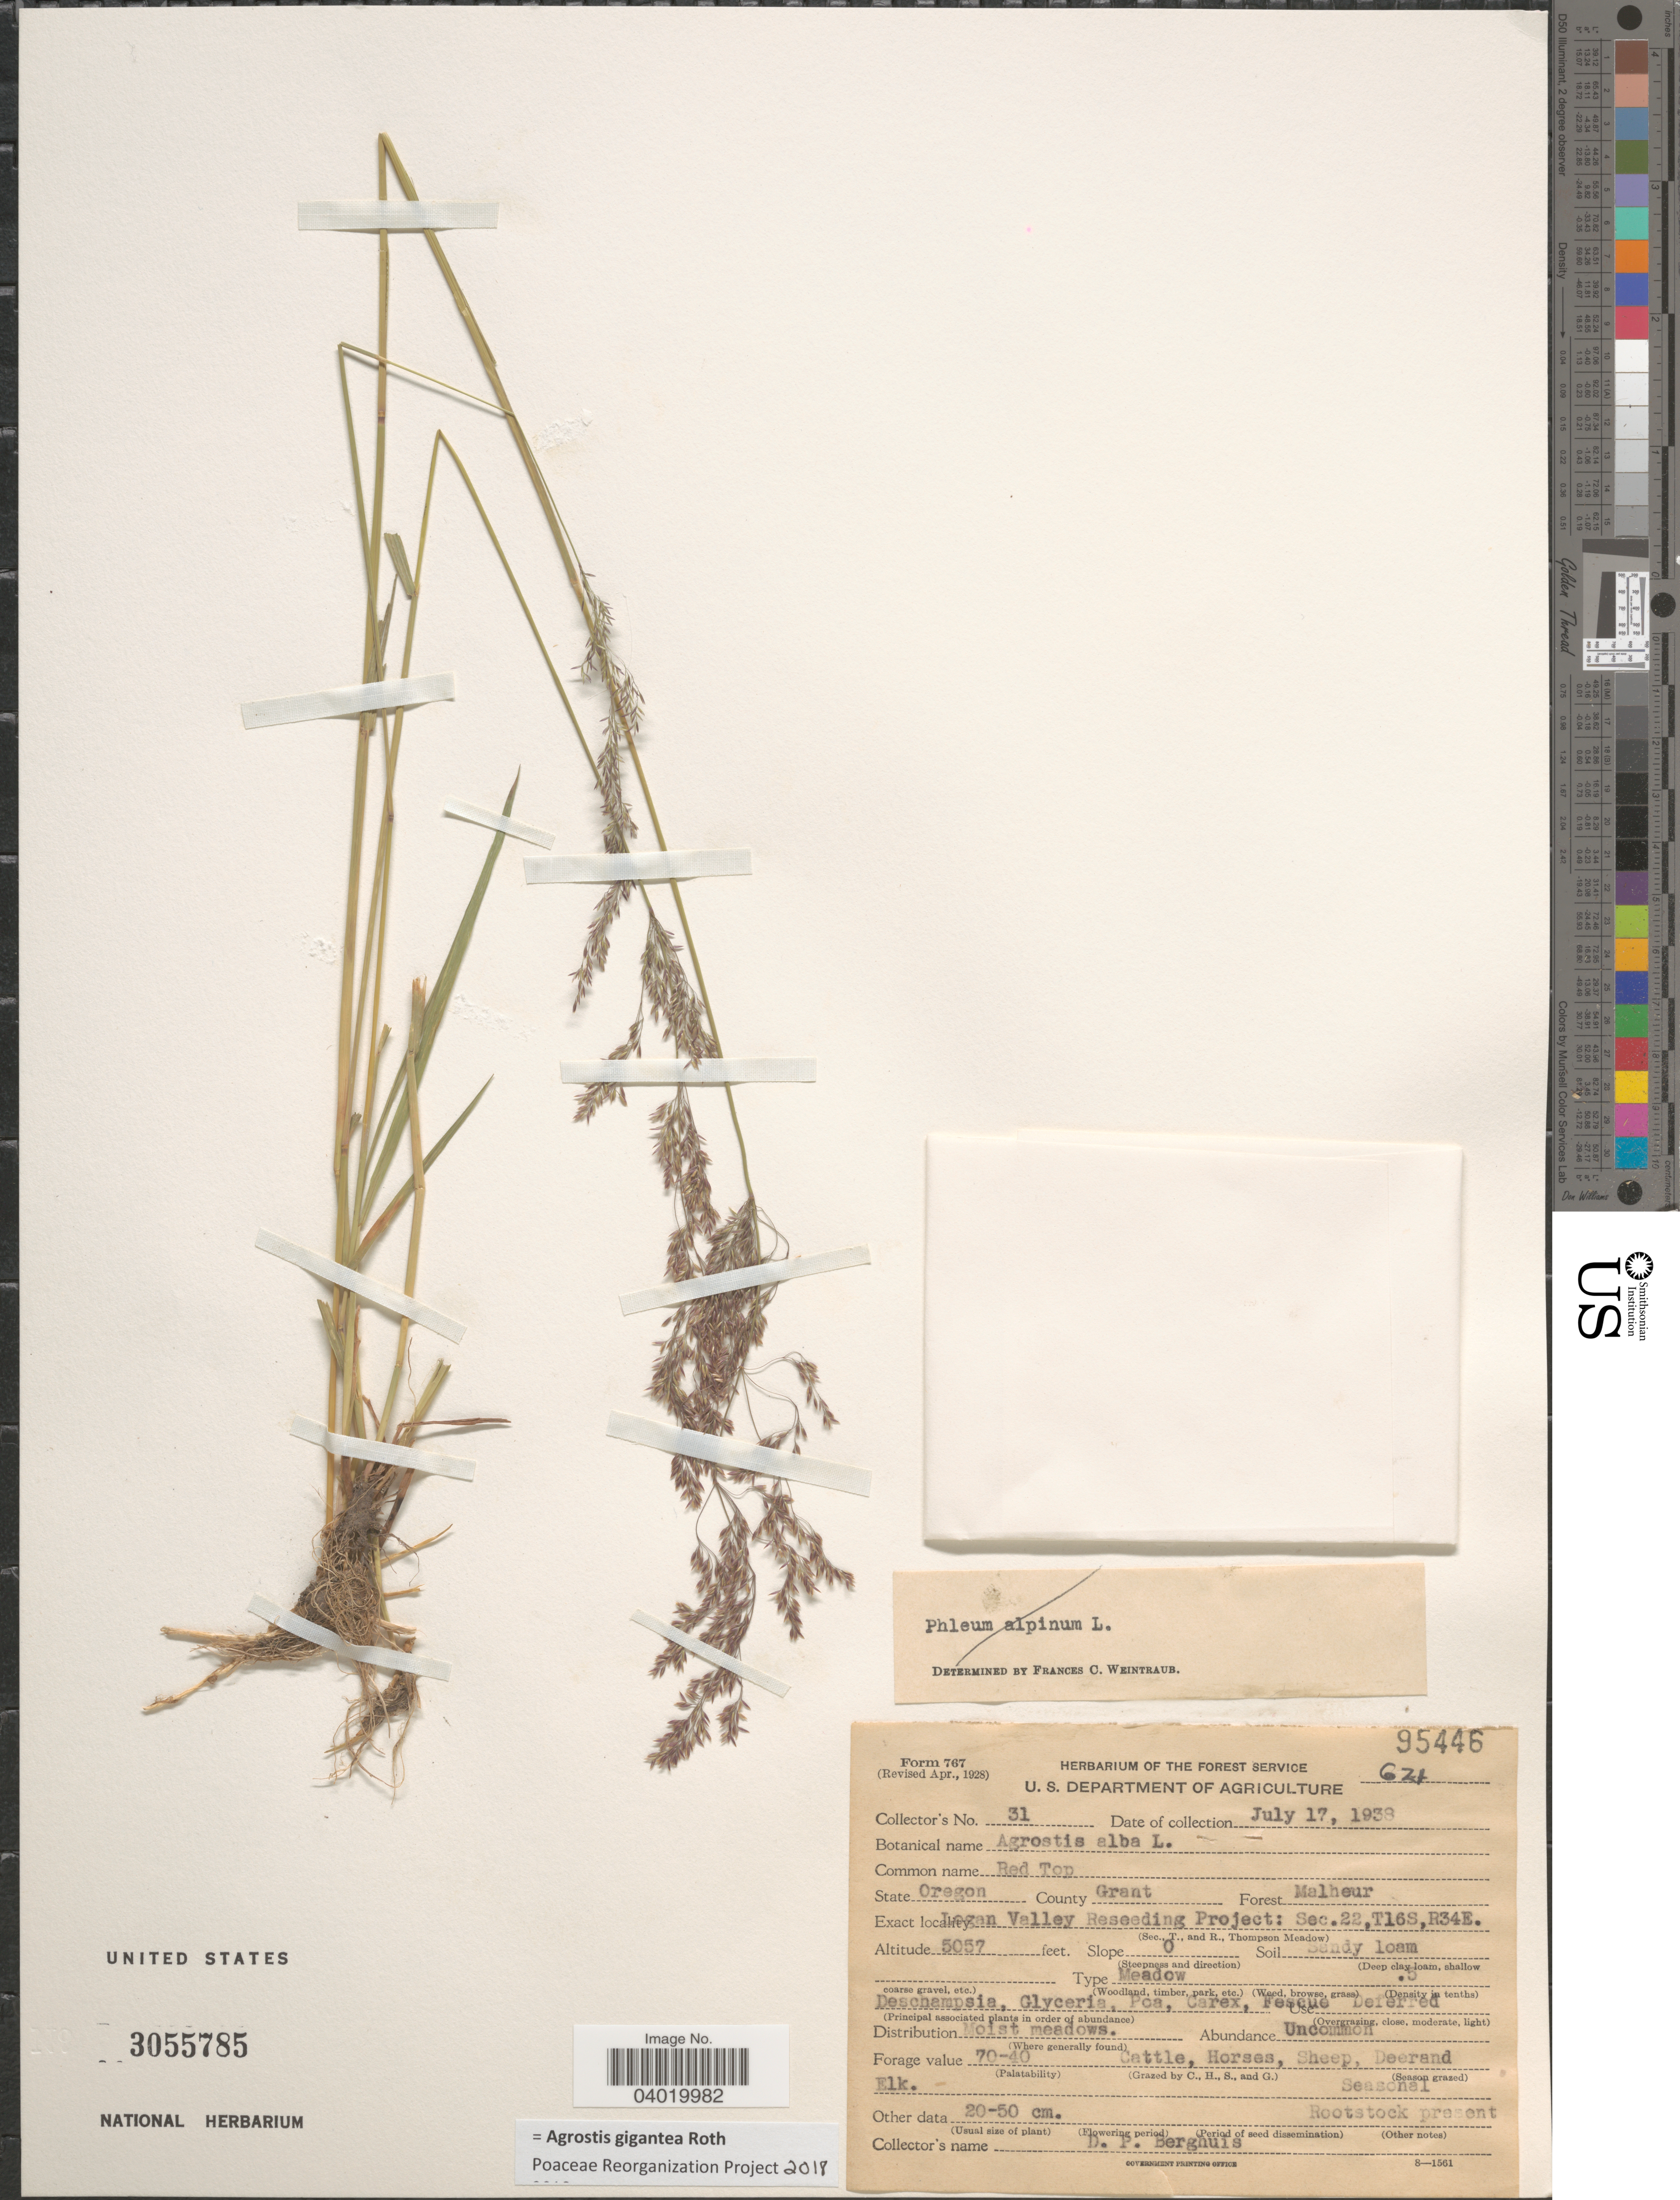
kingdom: Plantae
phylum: Tracheophyta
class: Liliopsida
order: Poales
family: Poaceae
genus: Agrostis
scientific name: Agrostis gigantea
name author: Roth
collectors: D. Berghuis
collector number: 31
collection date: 1938-07-17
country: United States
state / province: Oregon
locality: County Grant. Forest Malheur. Logan Valley Reseeding Project: Sec. 22, T16S, R34E.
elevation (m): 1541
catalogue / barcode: US 3055785